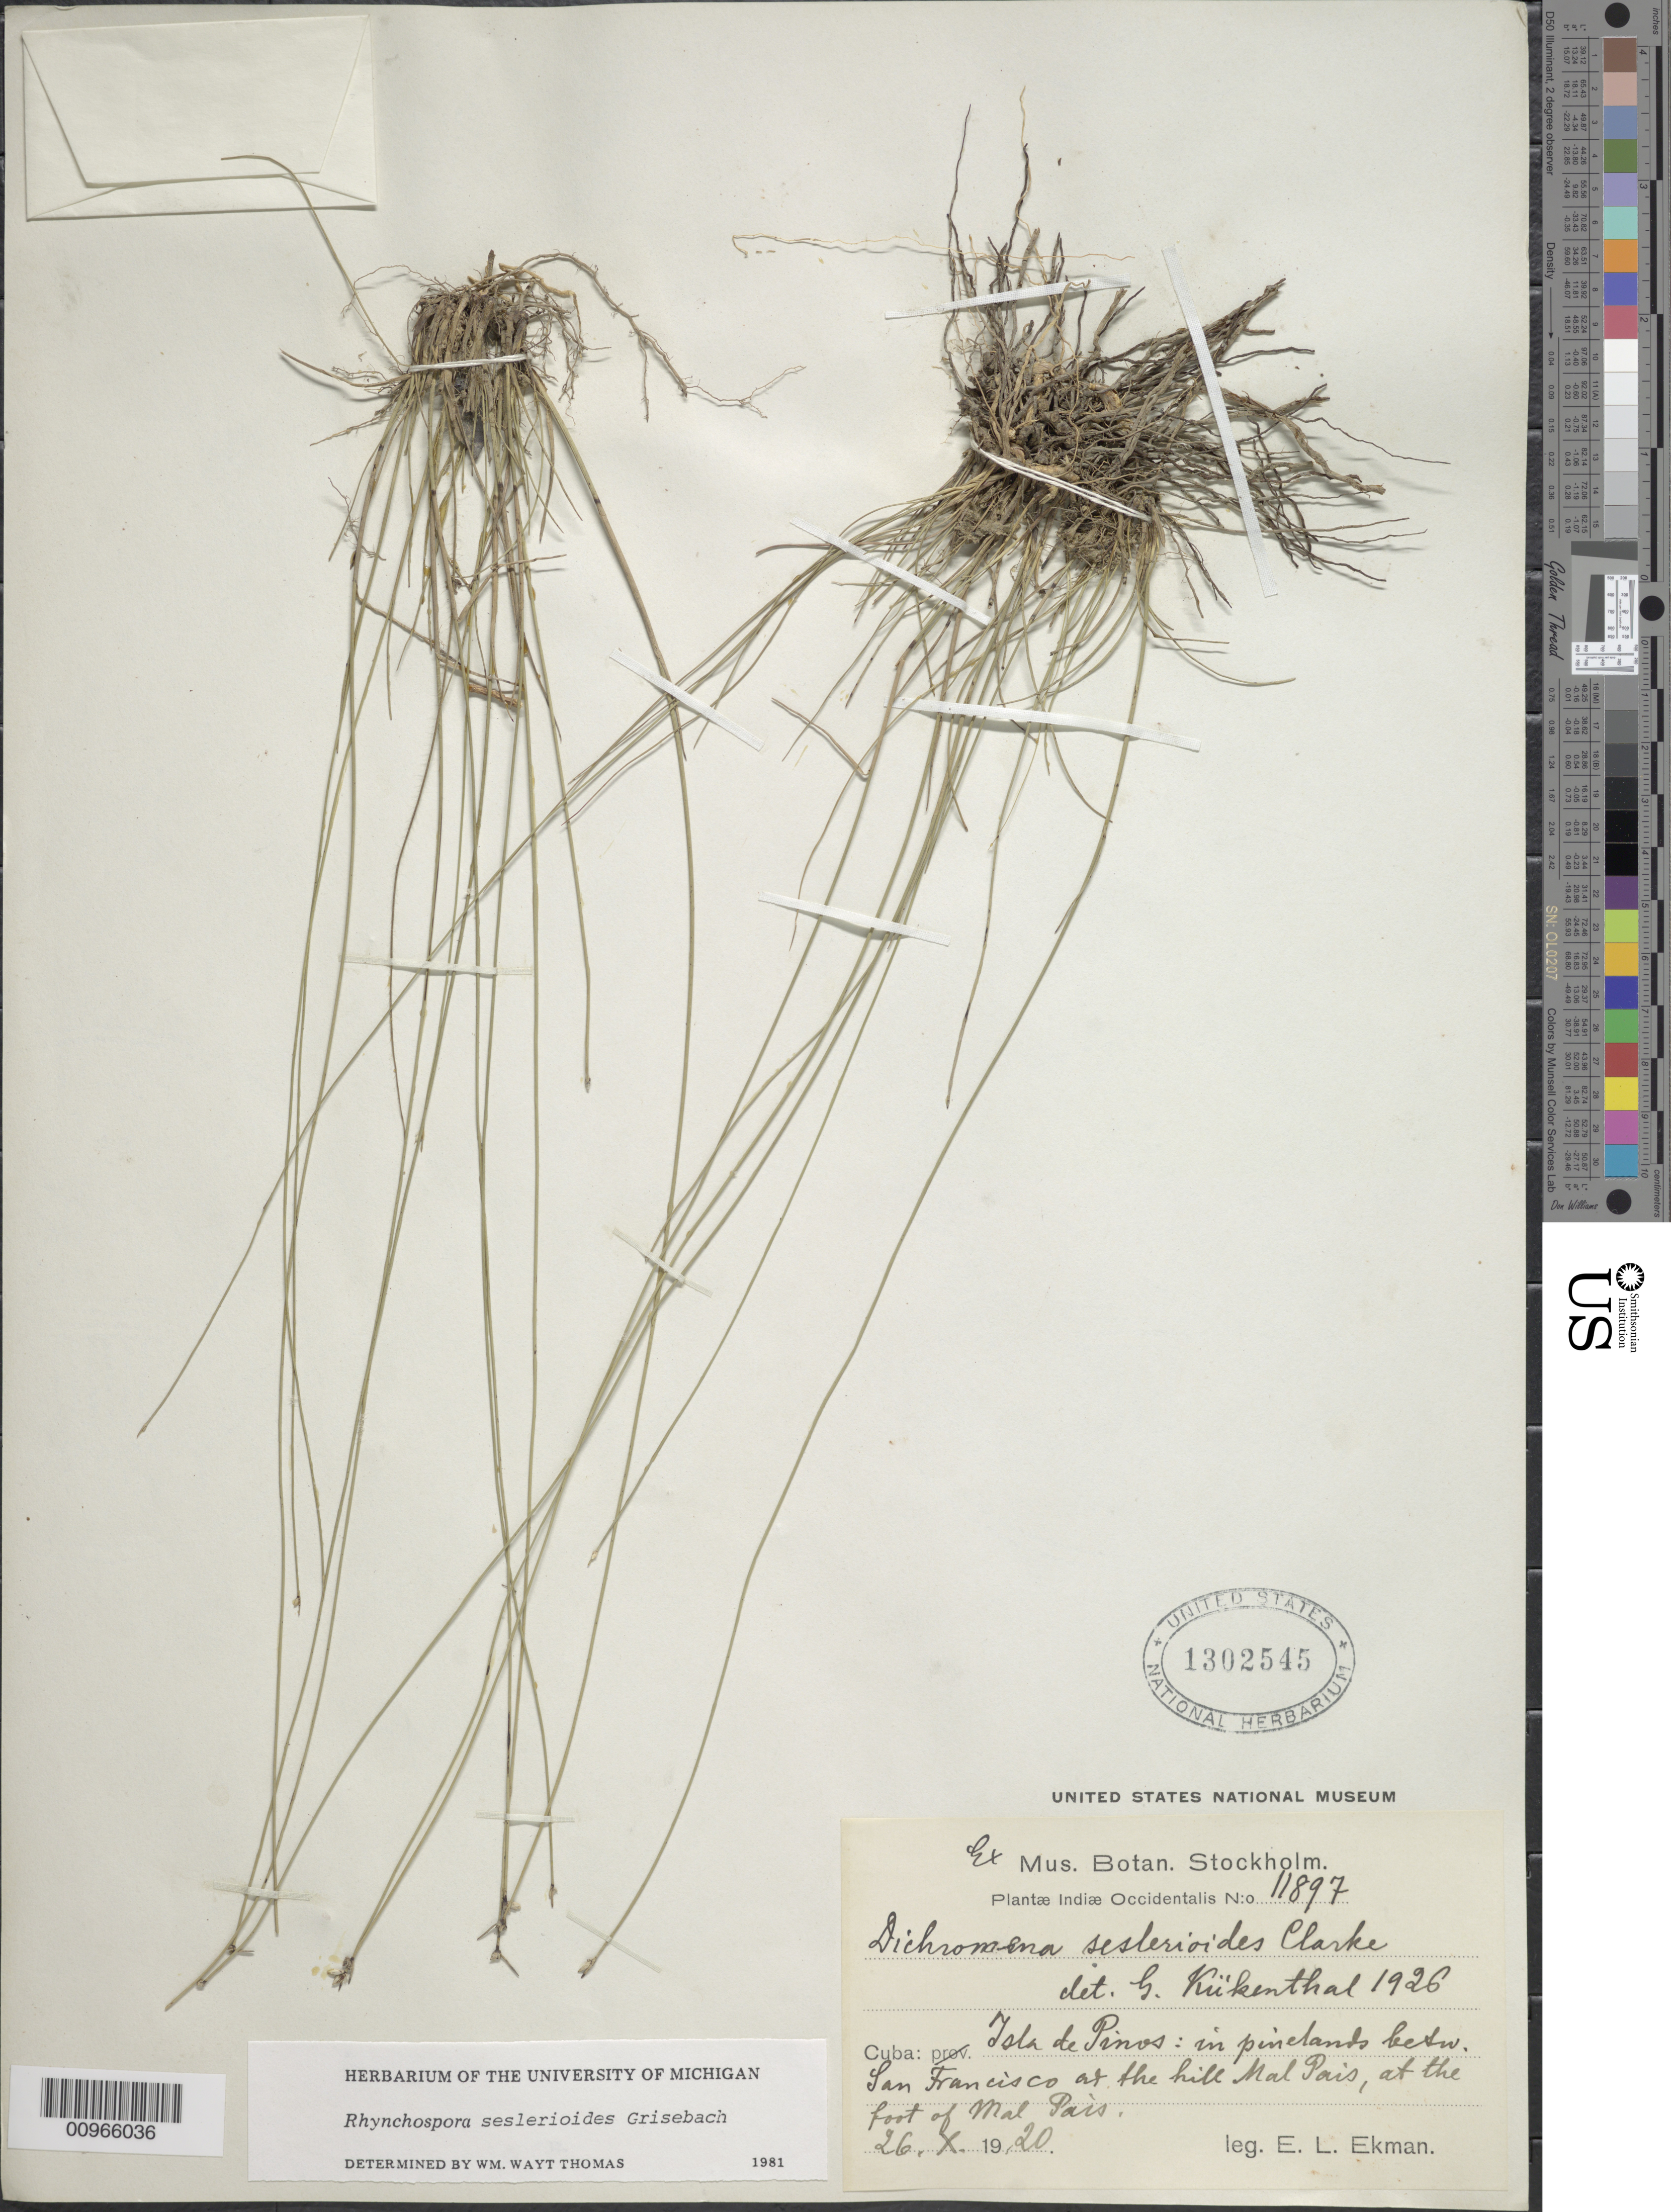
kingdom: Plantae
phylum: Tracheophyta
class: Liliopsida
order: Poales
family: Cyperaceae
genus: Rhynchospora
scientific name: Rhynchospora seslerioides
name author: Griseb.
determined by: Thomas, W. W.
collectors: E. L. Ekman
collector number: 11897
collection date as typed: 26 Oct 1920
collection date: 1920-10-26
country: Cuba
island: Isla de la Juventud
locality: Pinelands between San Francisco at the hill Mal Pais, at the foot of Mal Pais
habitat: In pinelands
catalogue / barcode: US 1302545